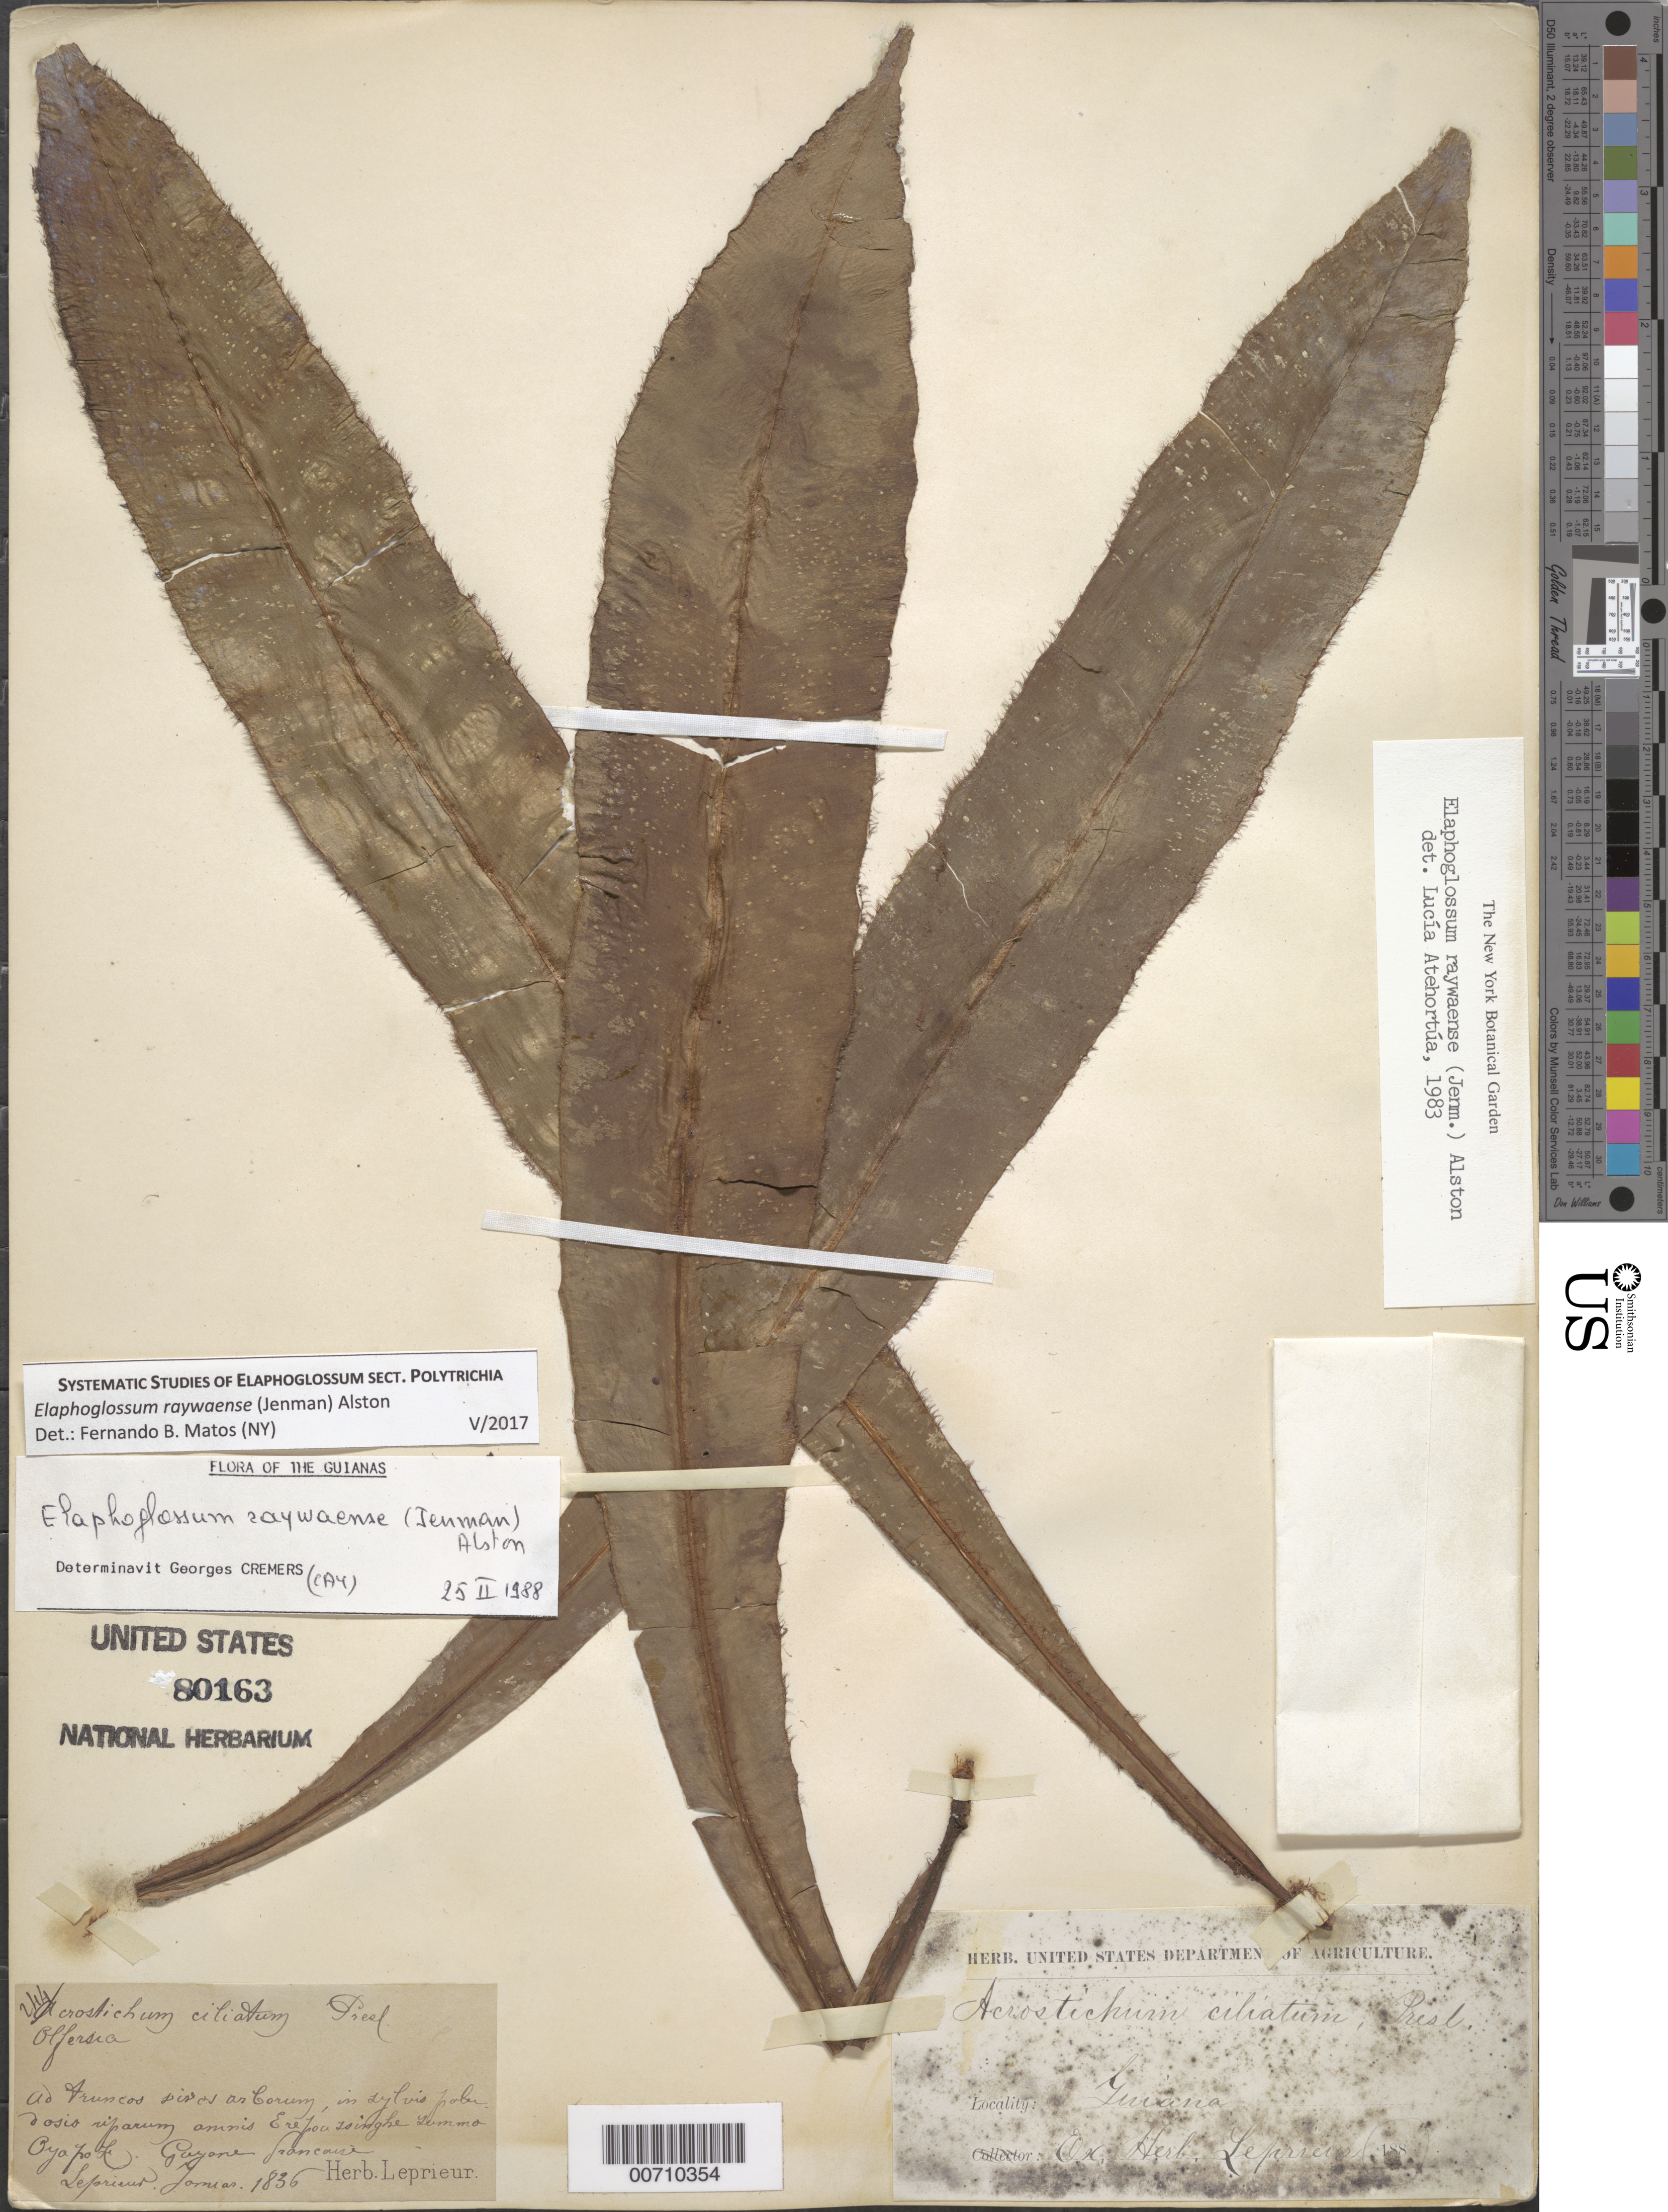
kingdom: Plantae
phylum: Tracheophyta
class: Polypodiopsida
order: Polypodiales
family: Dryopteridaceae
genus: Elaphoglossum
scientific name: Elaphoglossum raywaense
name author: (Jenman) Alston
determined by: Cremers, Georges A.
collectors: F. M. R. Leprieur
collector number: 244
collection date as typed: January 1836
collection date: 1836-01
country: French Guiana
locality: Dosia riparum omnis Erepoutsinghe summo Oyapok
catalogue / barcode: US 80163